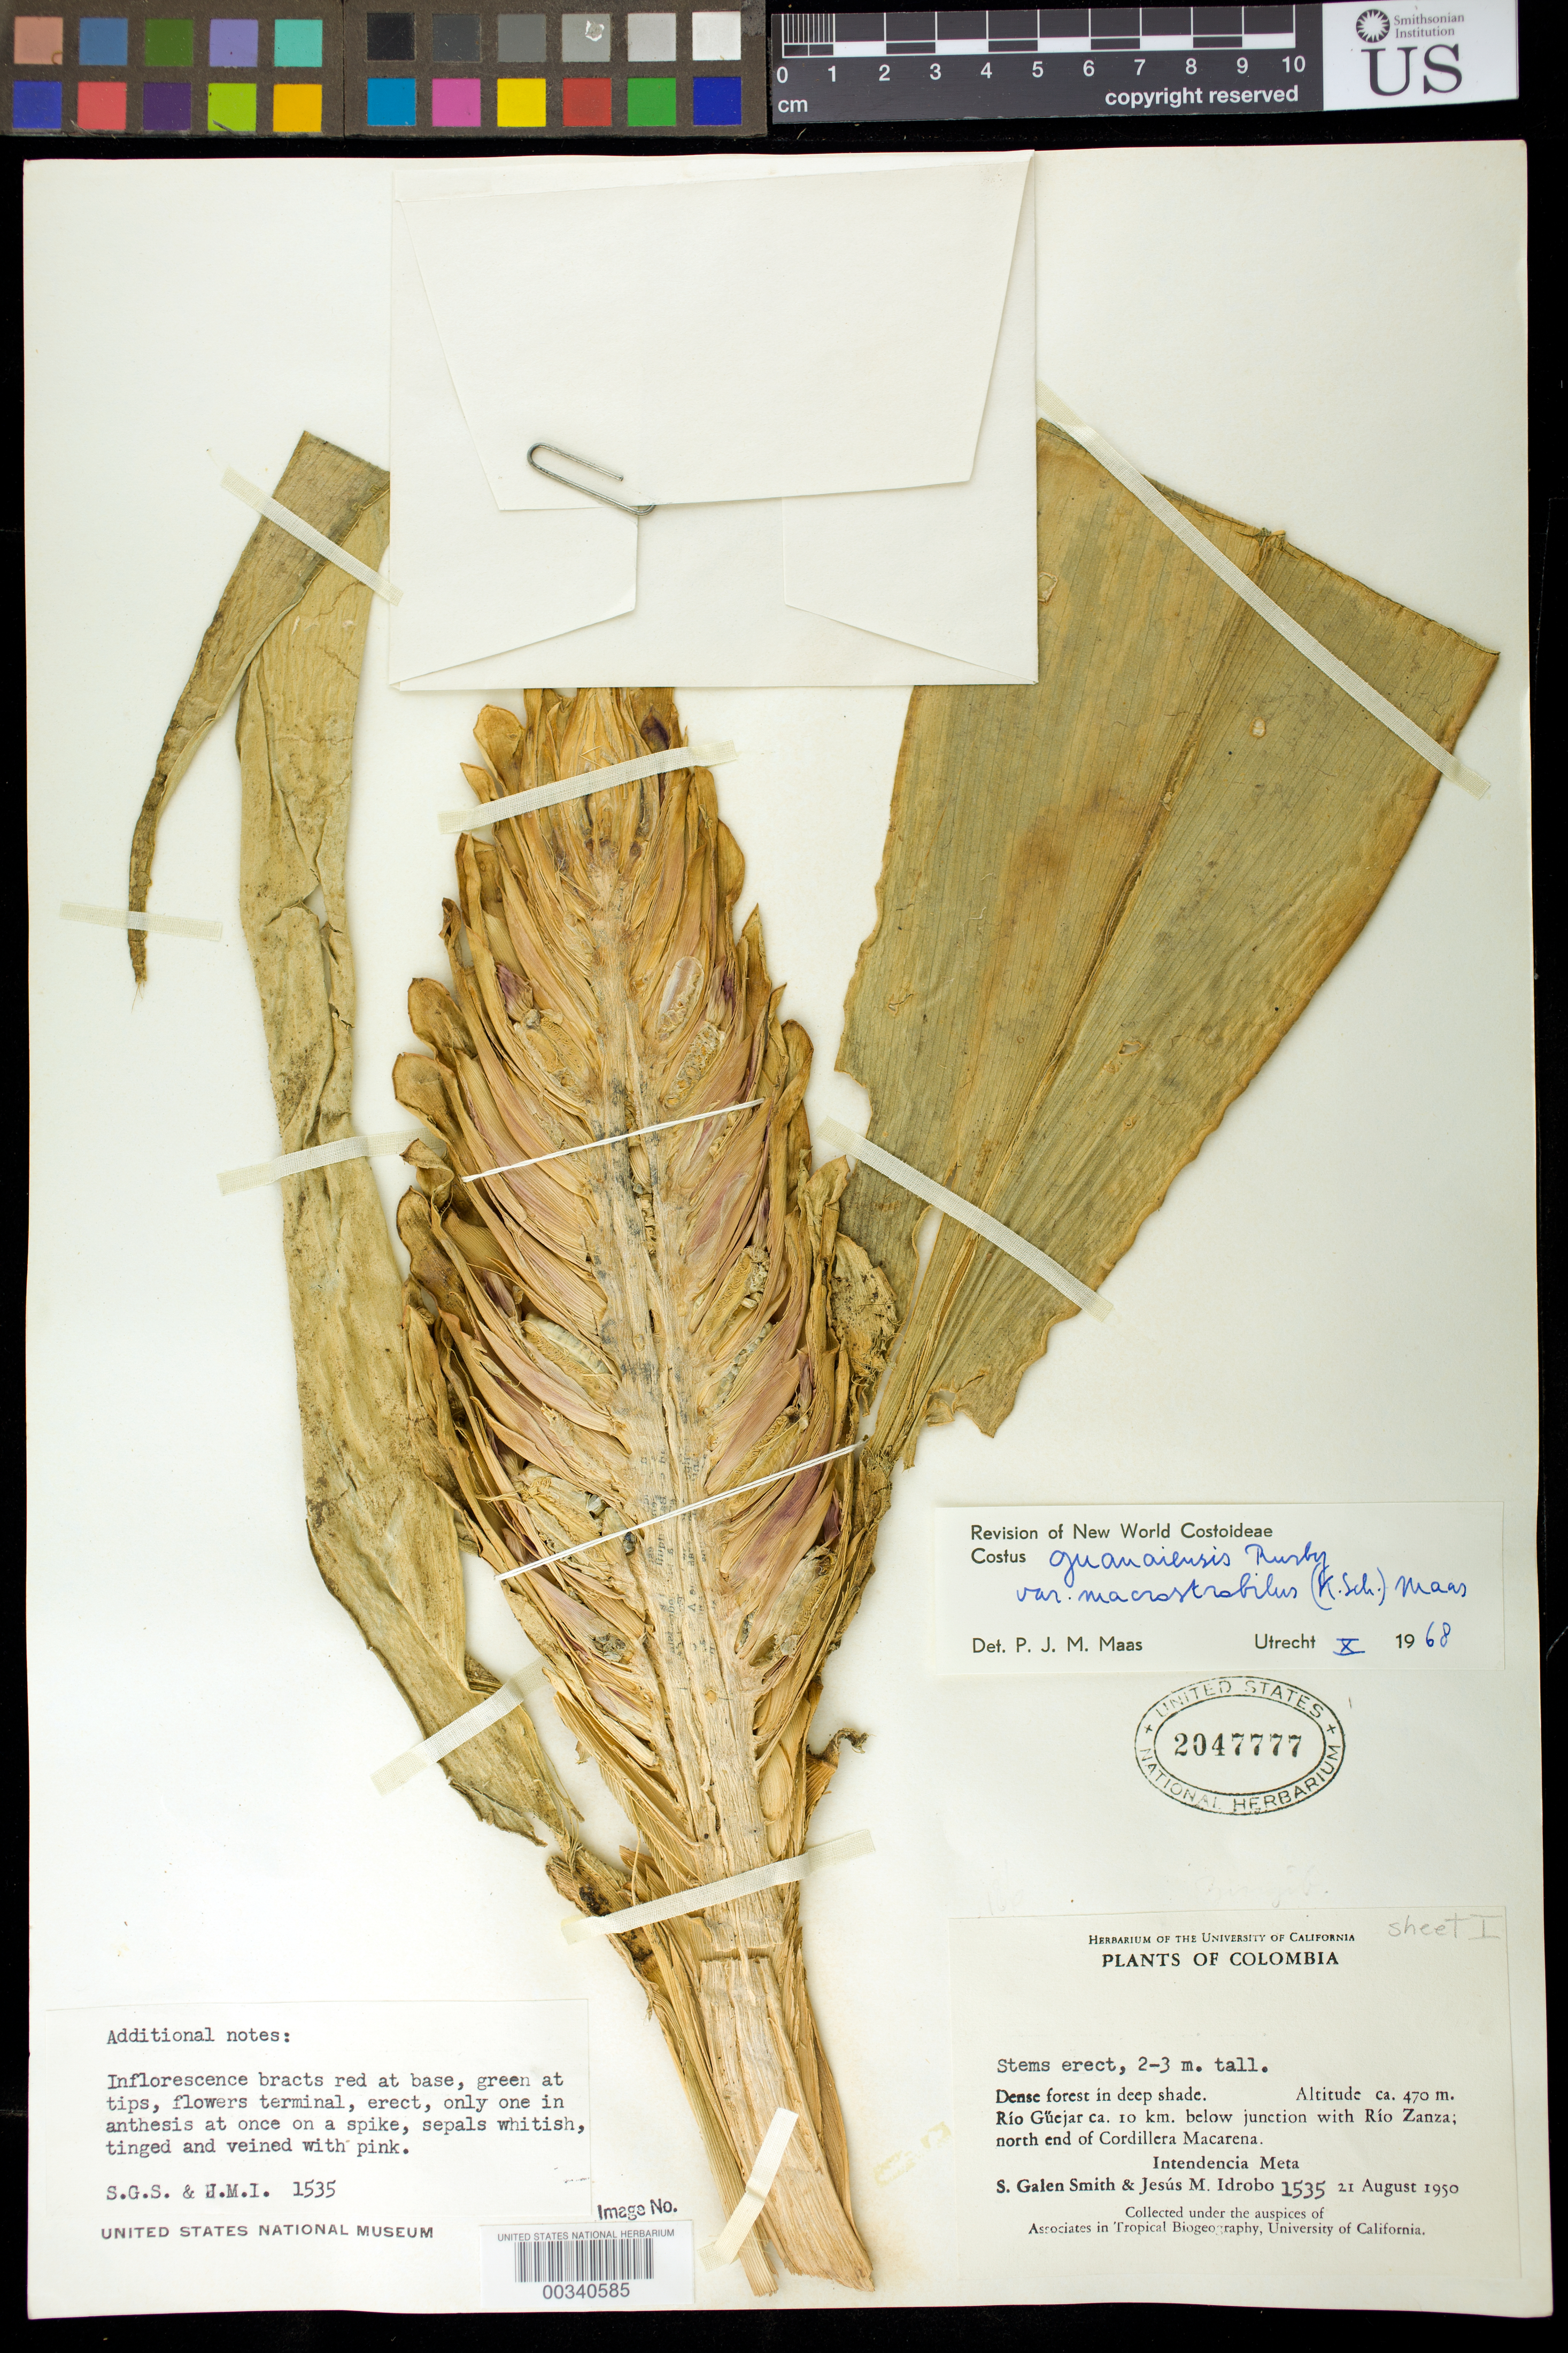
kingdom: Plantae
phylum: Tracheophyta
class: Liliopsida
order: Zingiberales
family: Costaceae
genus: Costus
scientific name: Costus guanaiensis var. macrostrobilis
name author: (K. Schum.) Maas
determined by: Maas, Paul J. M.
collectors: S. G. Smith & J. M. Idrobo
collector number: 1535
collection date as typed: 21 Aug 1950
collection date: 1950-08-21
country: Colombia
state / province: Meta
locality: Rio Guejar ca 10 km below junction with Rio Zanza; N end of Cordillera Macarena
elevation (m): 470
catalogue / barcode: US 2047777